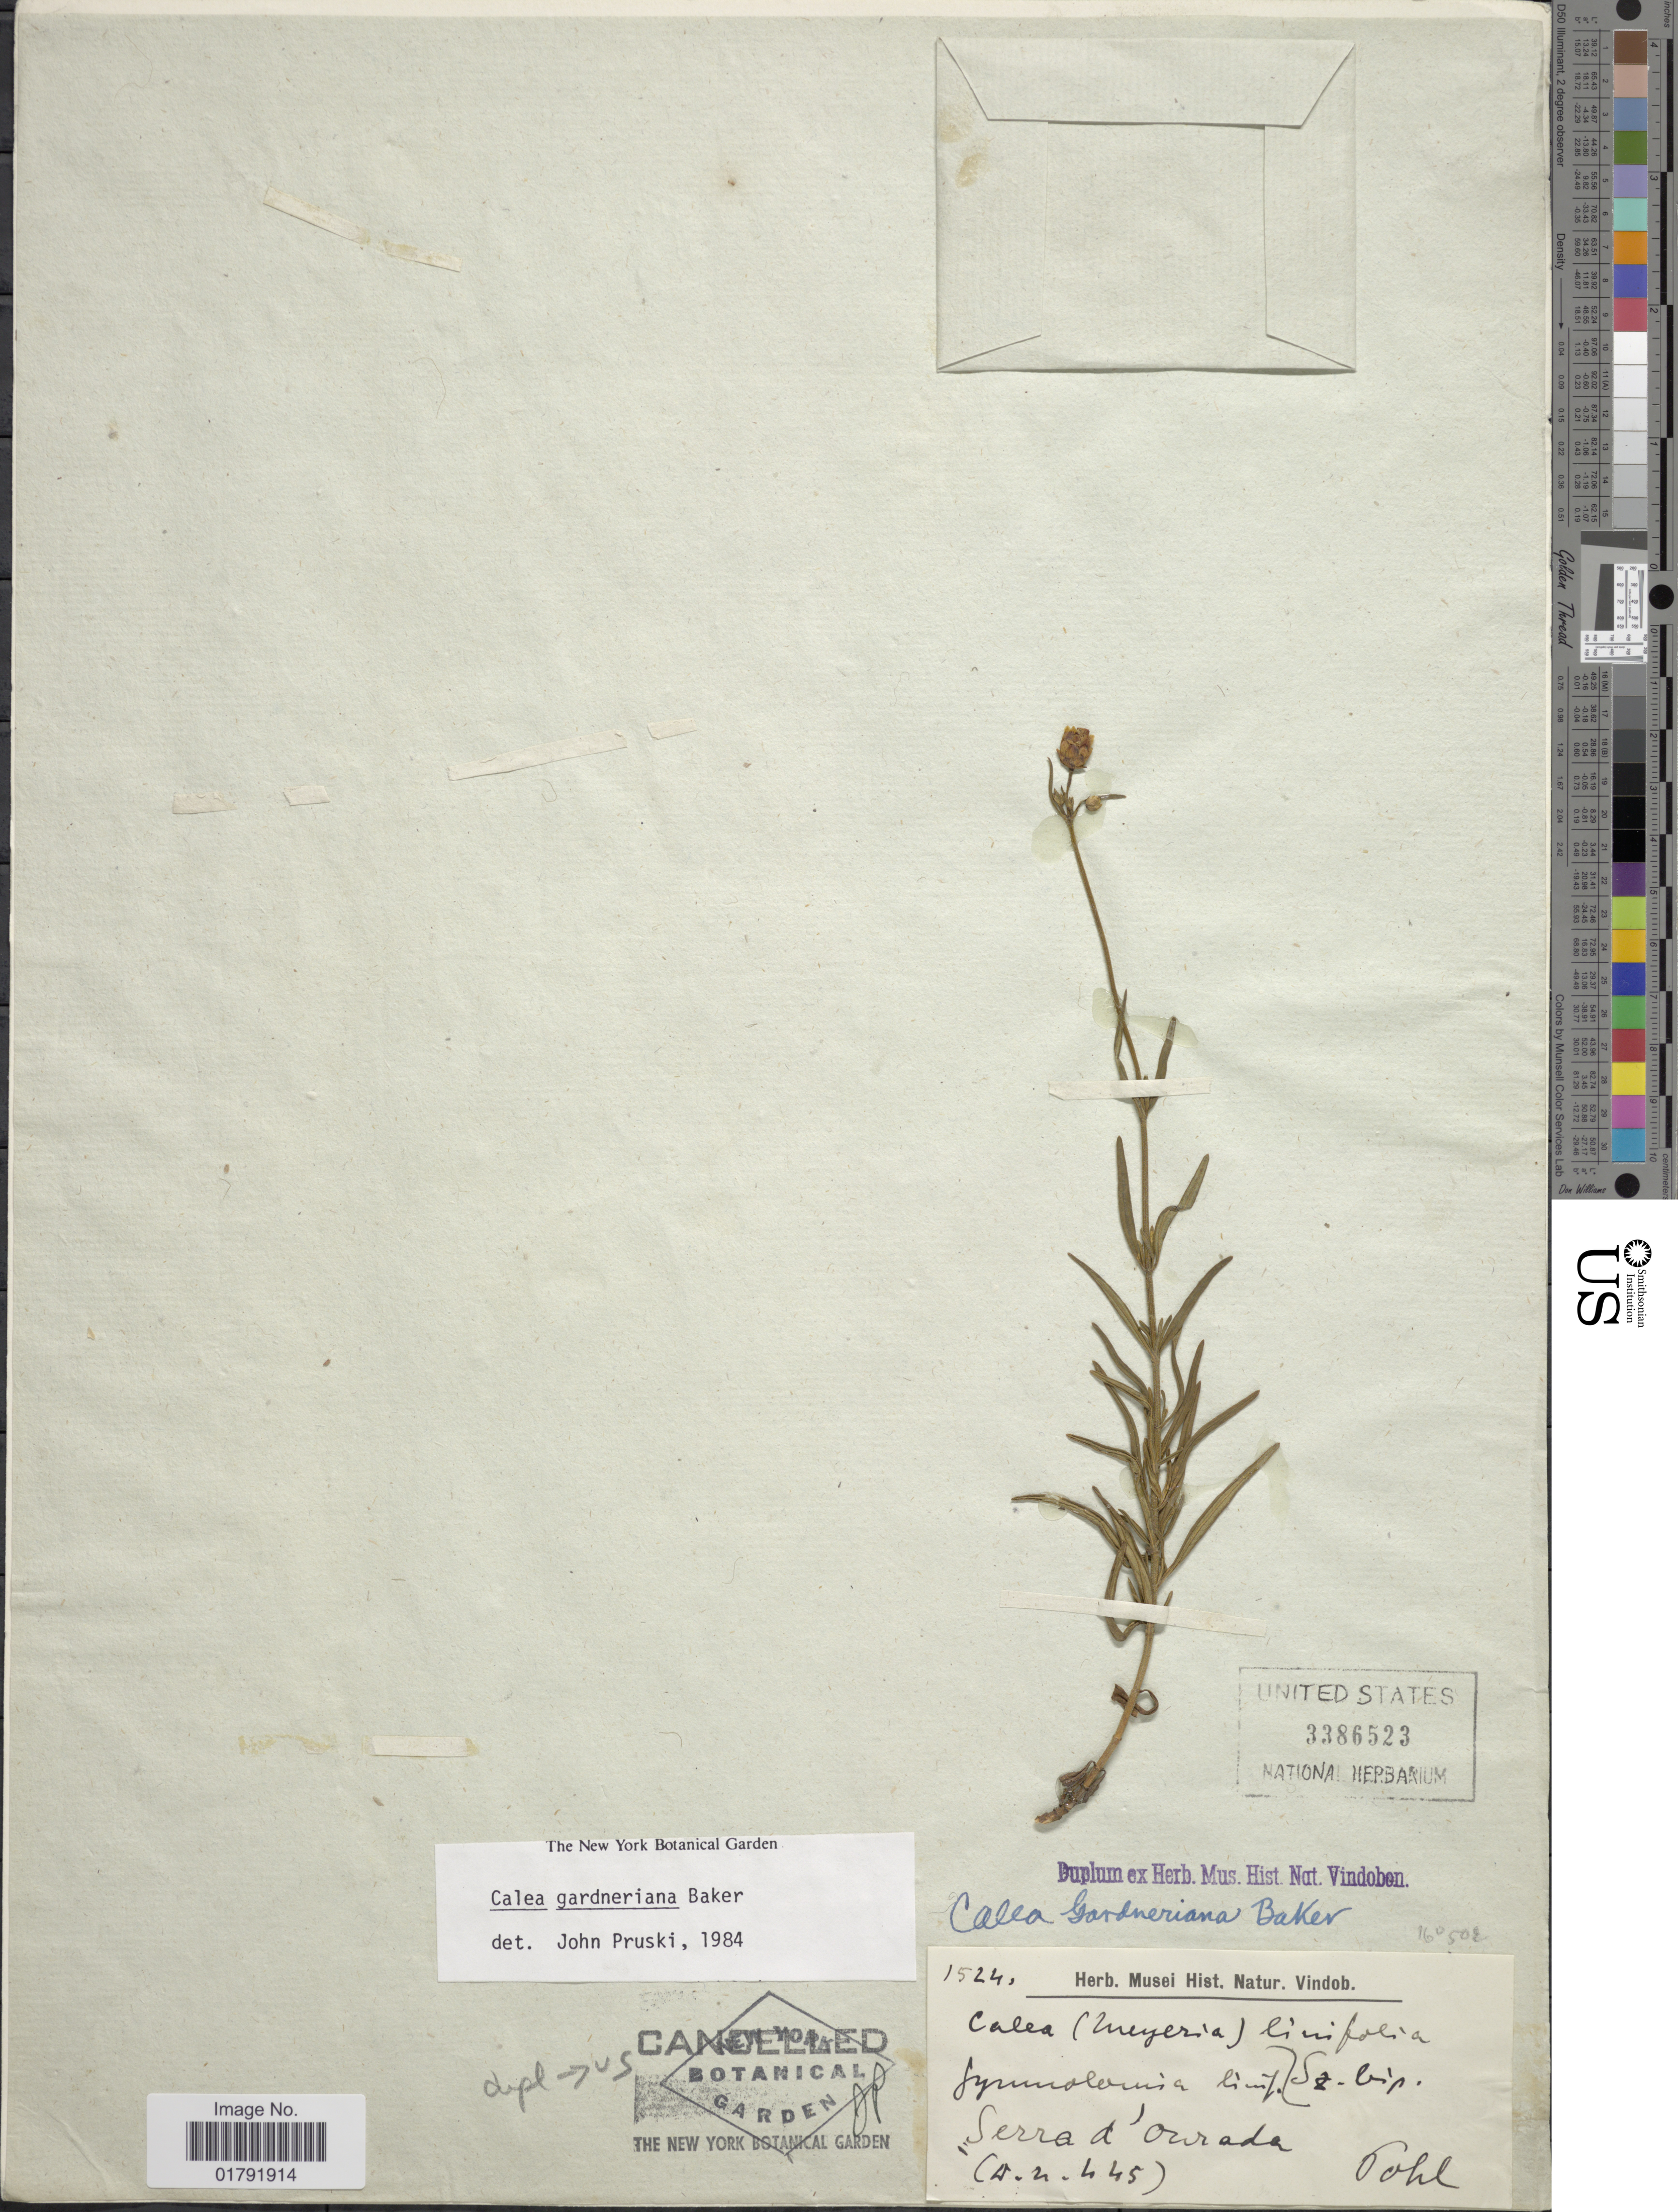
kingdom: Plantae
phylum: Tracheophyta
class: Magnoliopsida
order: Asterales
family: Asteraceae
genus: Calea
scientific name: Calea gardneriana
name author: Baker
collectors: -- Pohl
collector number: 1524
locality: Serra d'ourada. [interpreted]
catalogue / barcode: US 3386523